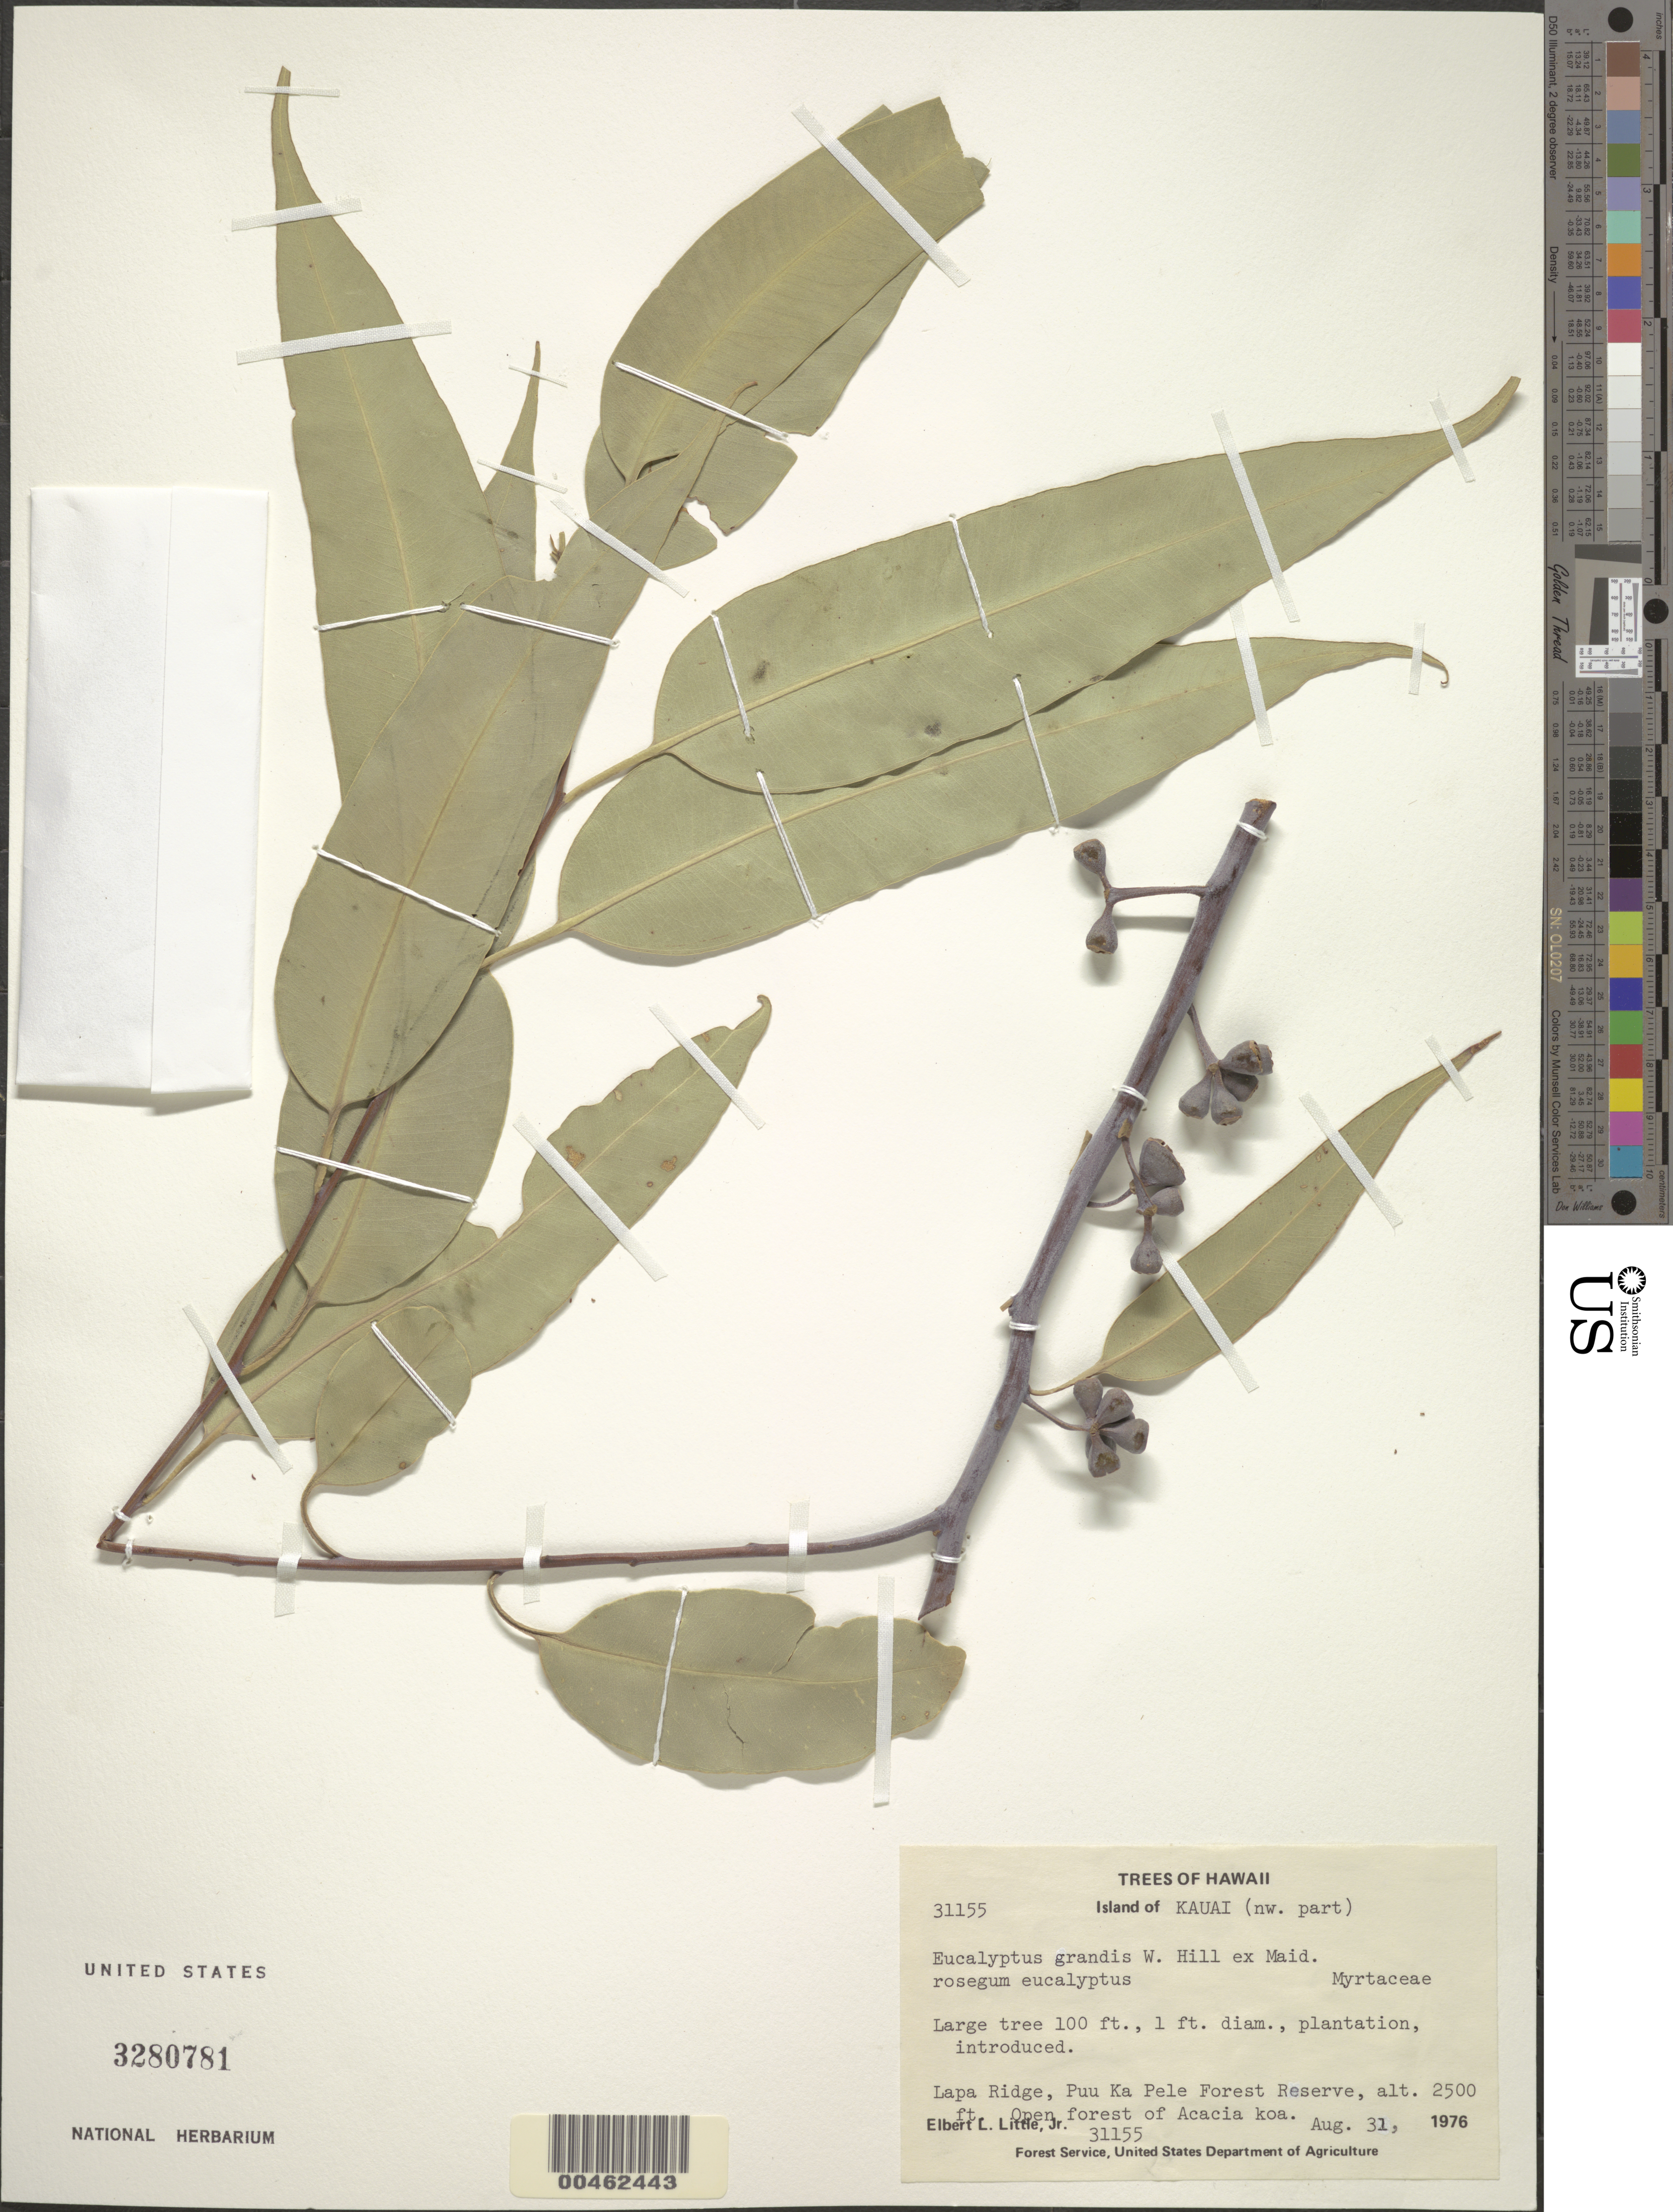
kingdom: Plantae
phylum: Tracheophyta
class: Magnoliopsida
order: Myrtales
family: Myrtaceae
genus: Eucalyptus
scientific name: Eucalyptus grandis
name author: W. Hill ex Maiden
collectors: E. L. Little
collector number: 31155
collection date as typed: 31 Aug 1976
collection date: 1976-08-31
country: United States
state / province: Hawaii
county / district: Honolulu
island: Kaua'i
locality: NW part of Kauai, Lapa Ridge, Puu Ka Pele Forest Reserve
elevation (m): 762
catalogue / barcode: US 3280781